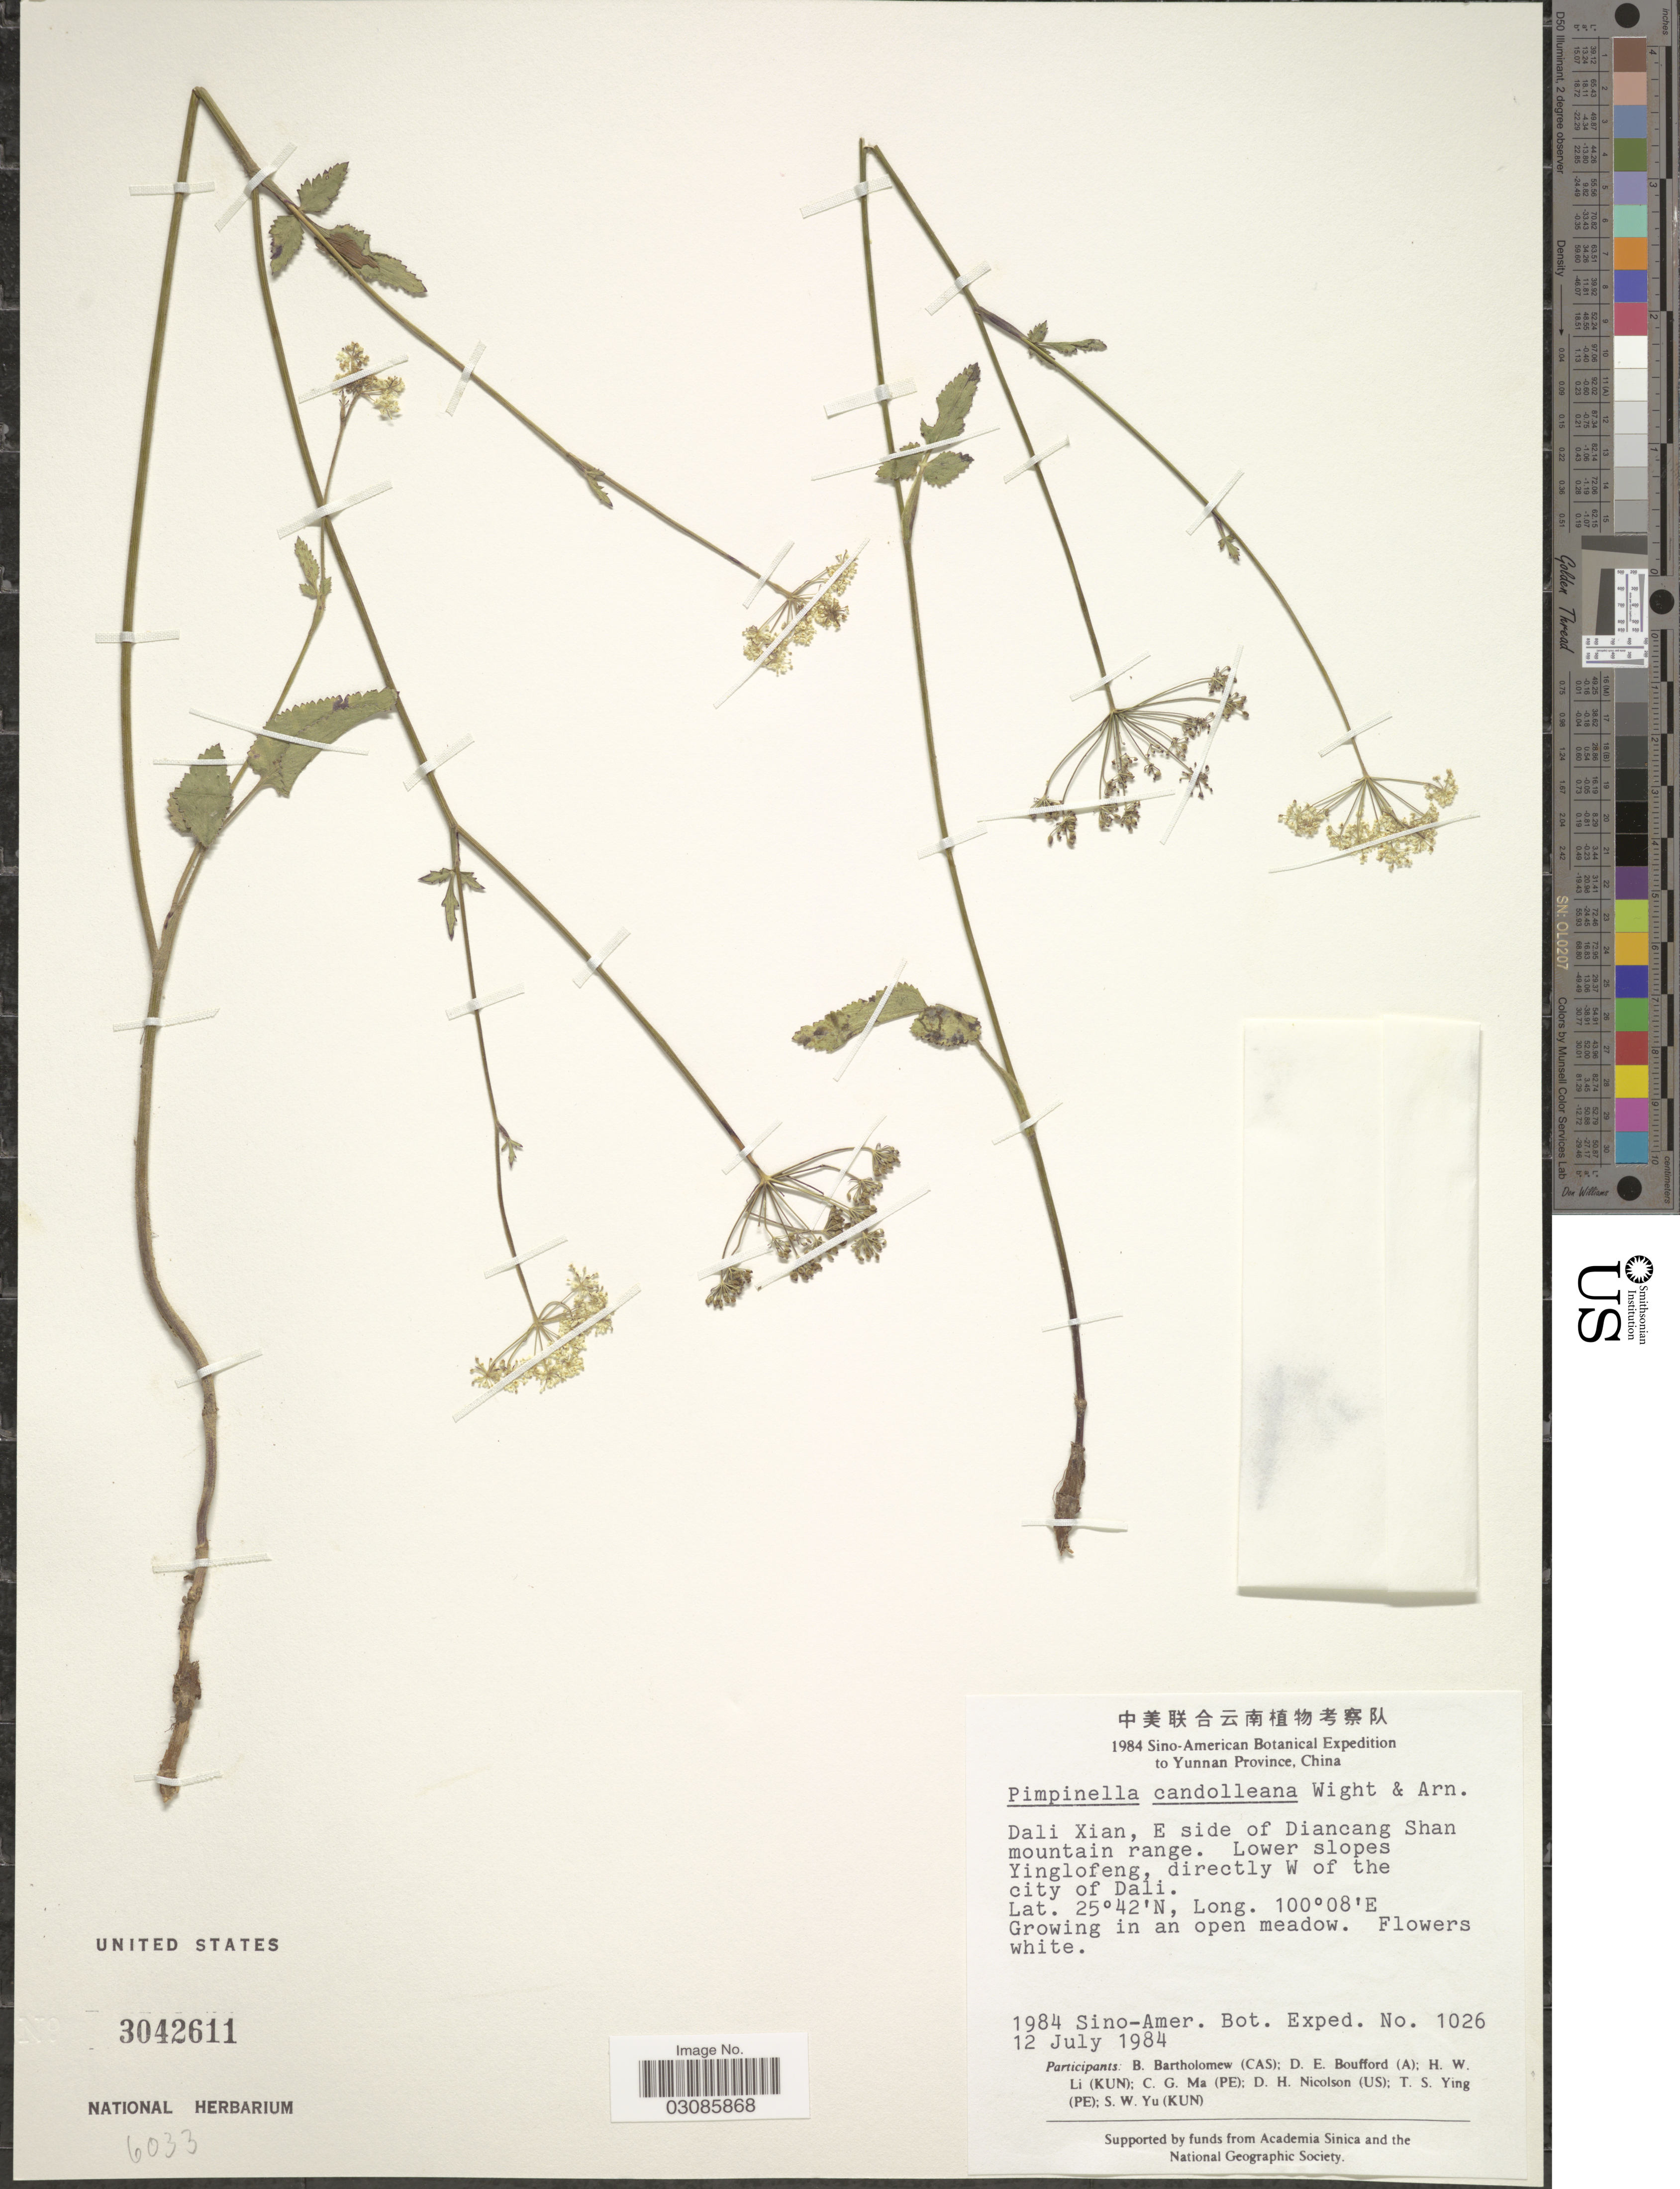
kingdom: Plantae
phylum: Tracheophyta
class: Magnoliopsida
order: Apiales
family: Apiaceae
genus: Pimpinella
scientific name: Pimpinella candolleana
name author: Wight & Arn.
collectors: B. Bartholomew, D. E. Boufford, H. W. Li, C. Ma & et al.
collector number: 1026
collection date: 1984-07-12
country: China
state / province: Yunnan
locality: Dali Xian, E side of Diancang Shan mountain range. Lower slopes Yinglofeng, directly W of the city of Dali.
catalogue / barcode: US 3042611